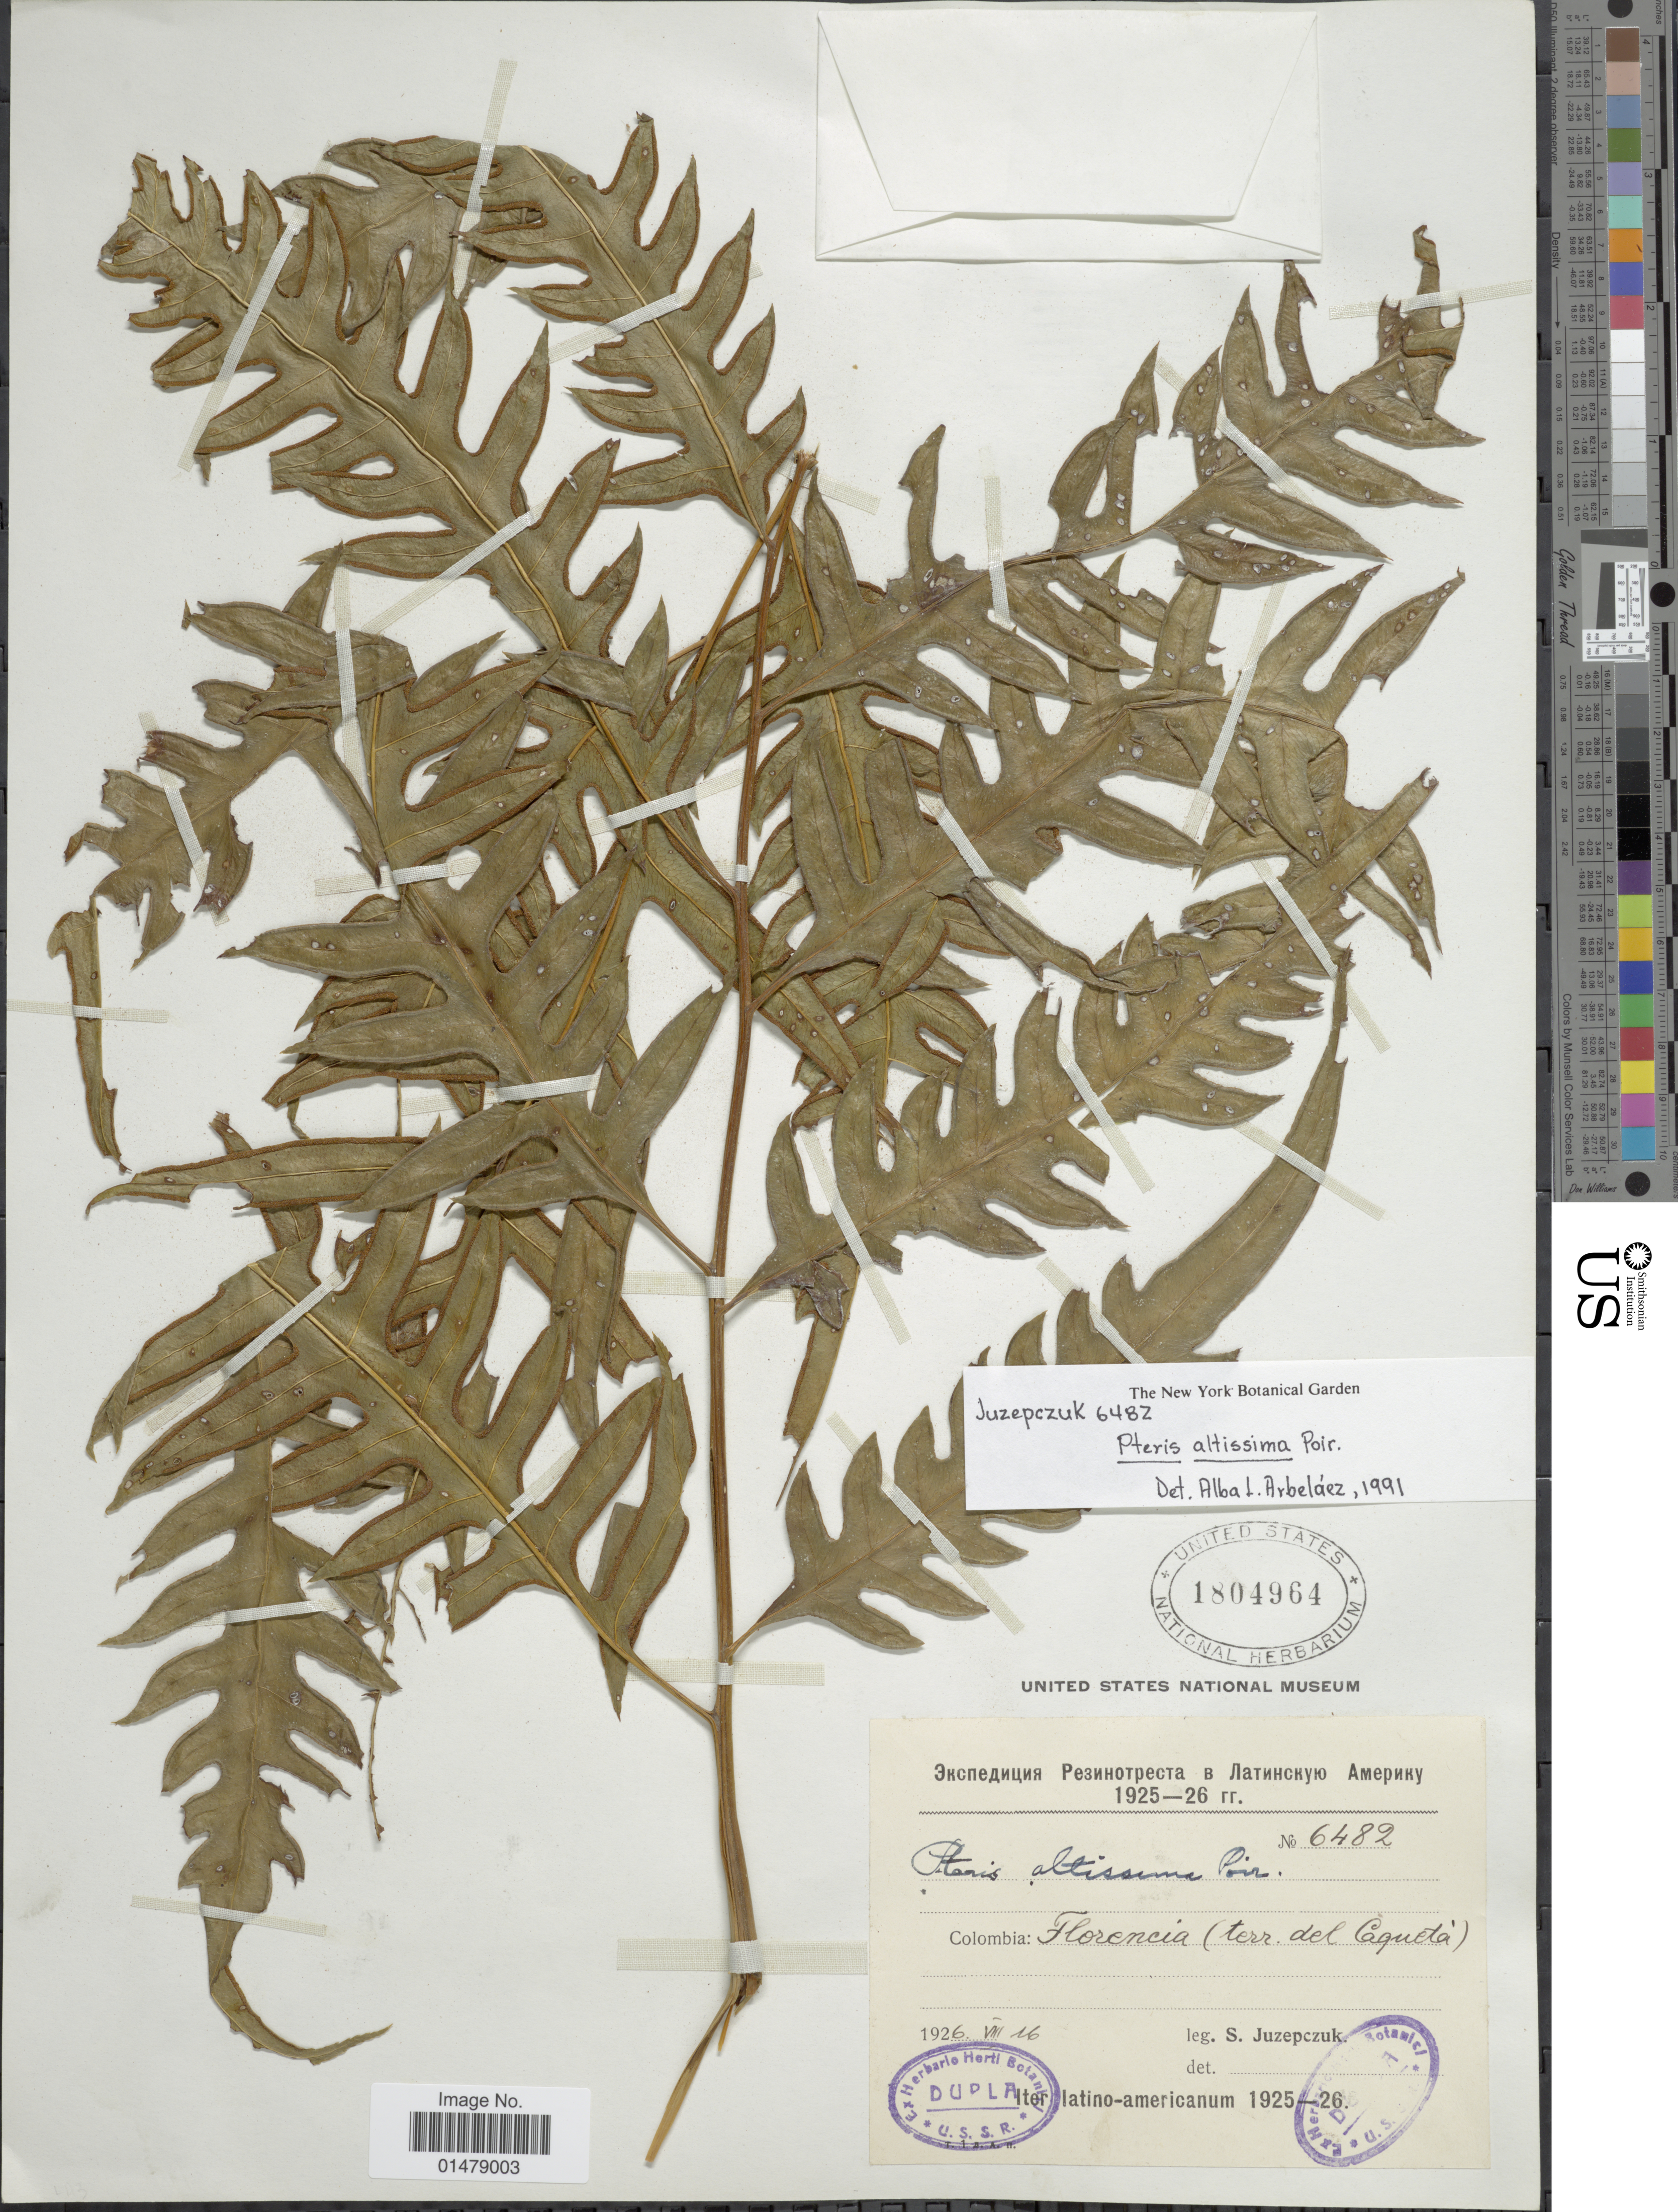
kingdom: Plantae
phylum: Tracheophyta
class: Polypodiopsida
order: Polypodiales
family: Pteridaceae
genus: Pteris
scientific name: Pteris altissima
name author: Poir.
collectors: S. V. Juzepczuk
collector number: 6482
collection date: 1926-08-16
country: Colombia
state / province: Caquetá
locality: Florencia (terr. del Caqueta).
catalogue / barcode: US 1804964